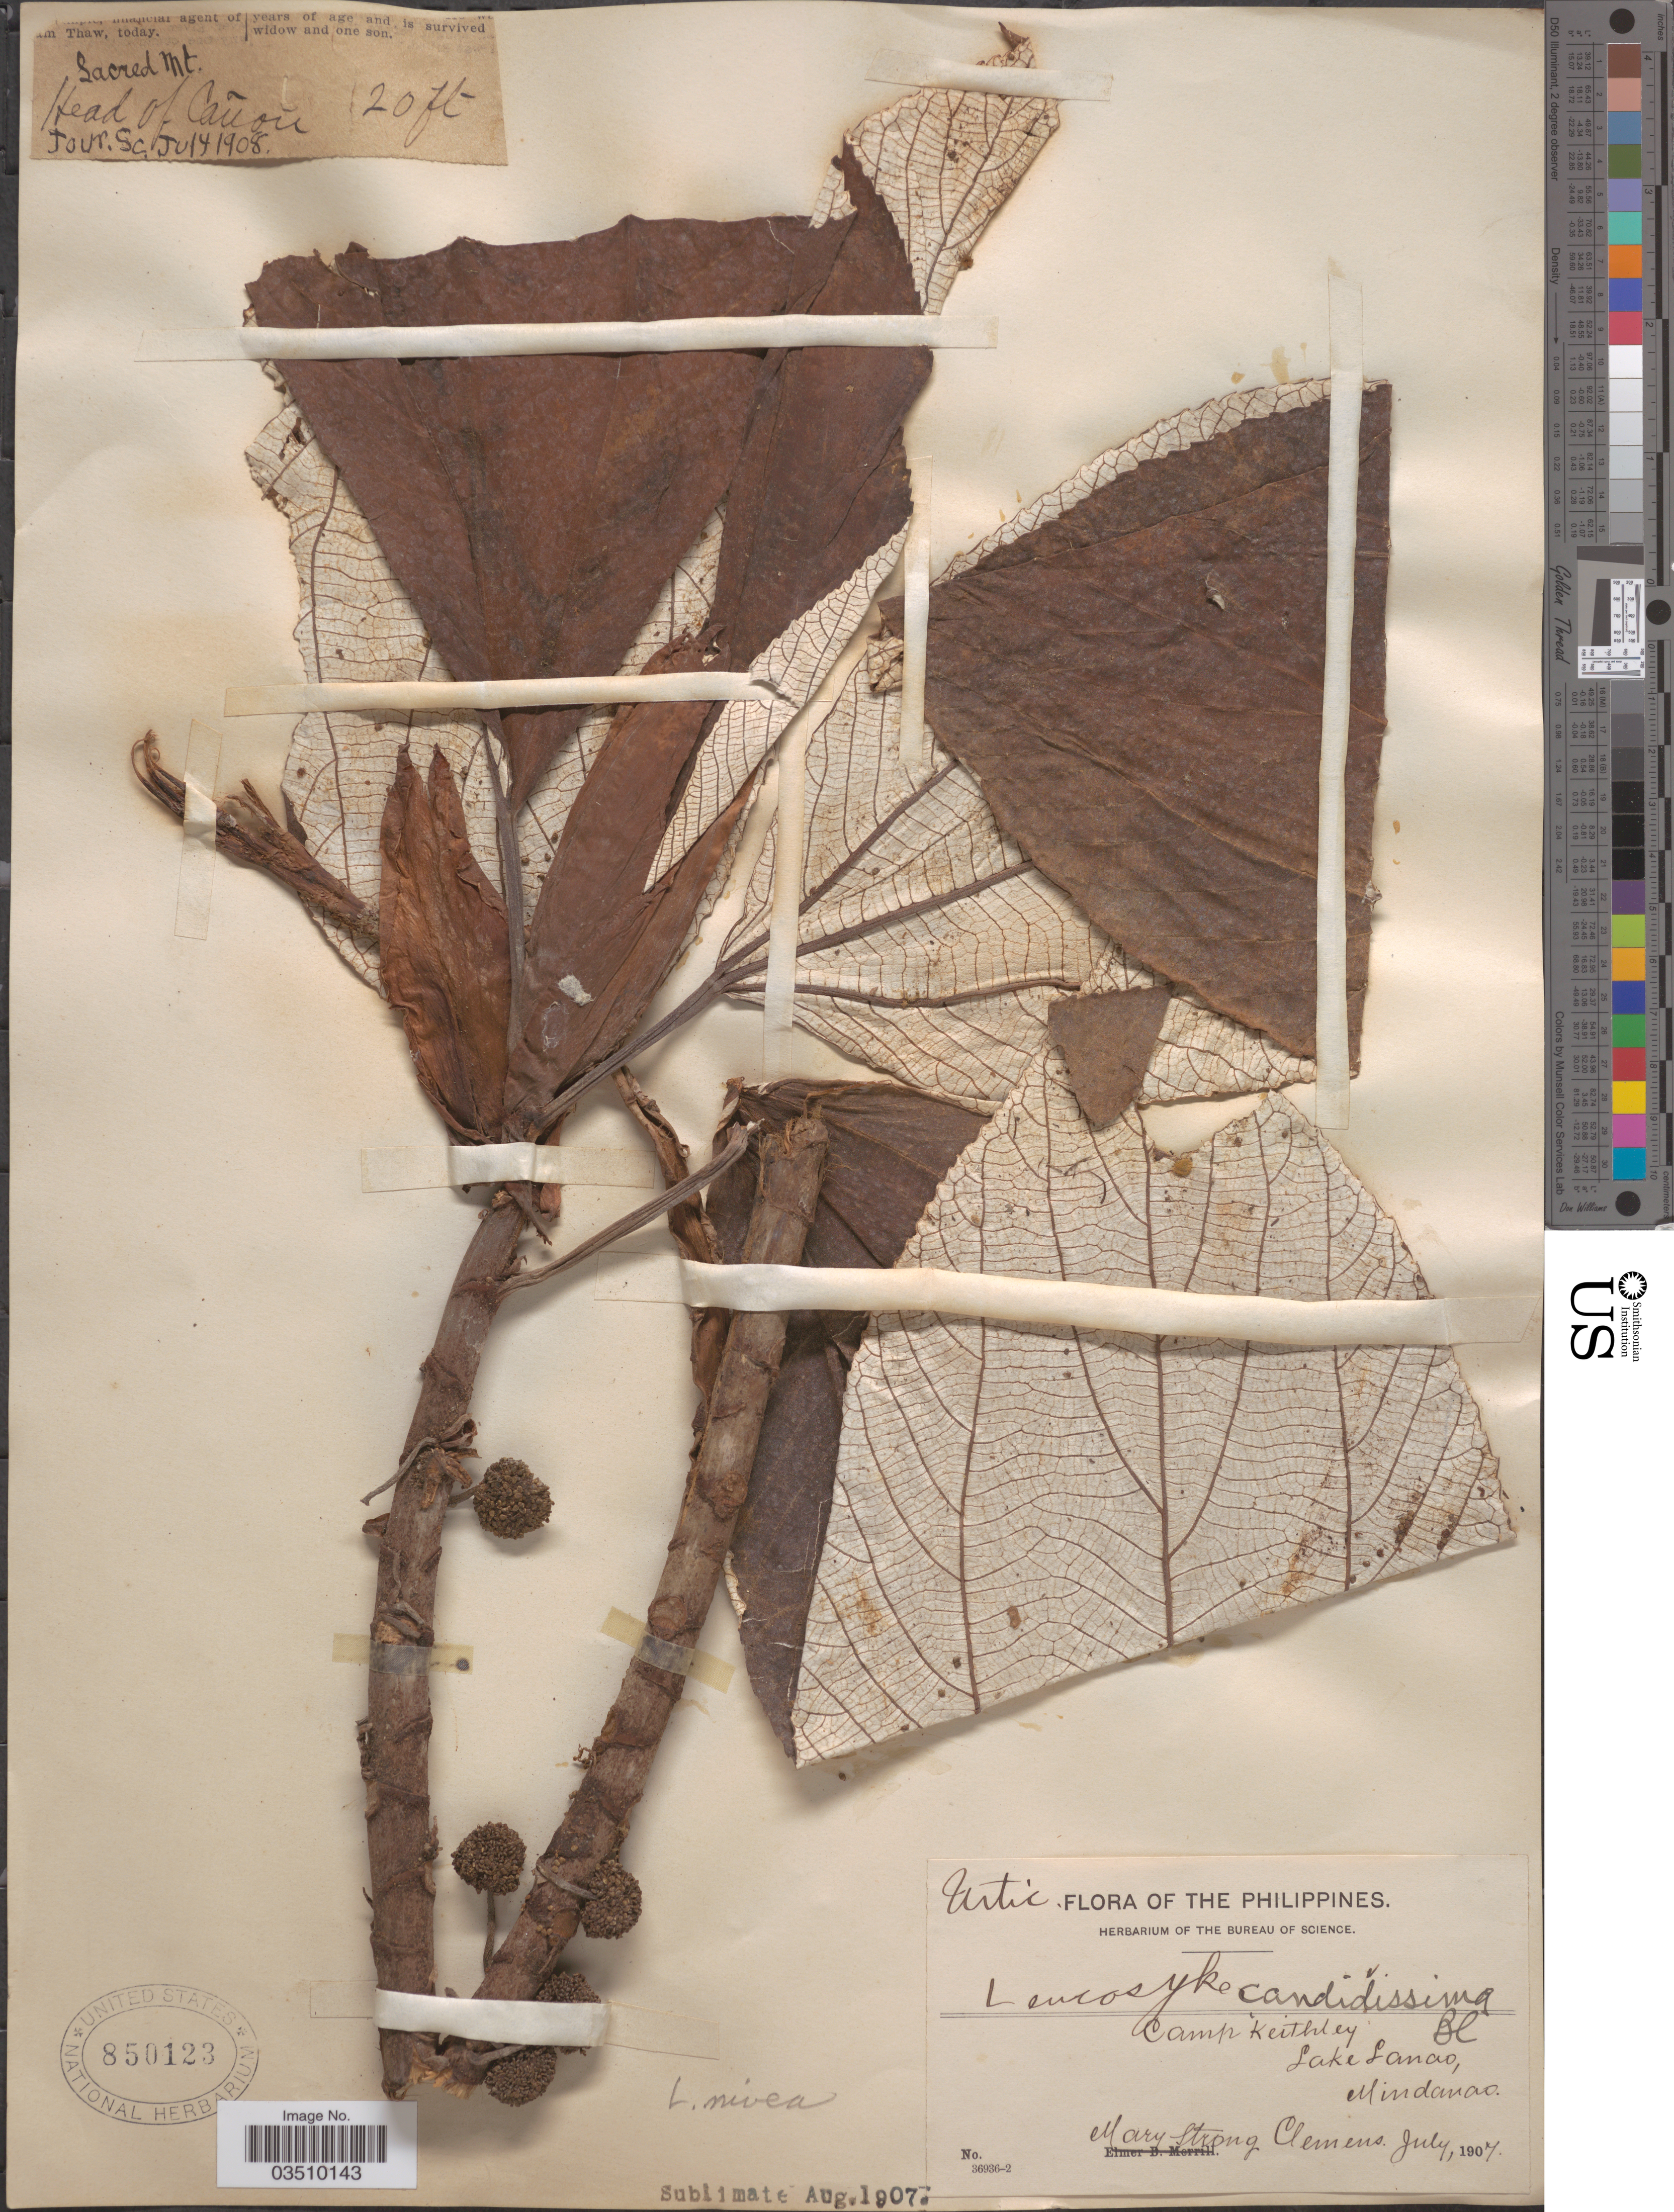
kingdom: Plantae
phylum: Tracheophyta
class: Magnoliopsida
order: Rosales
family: Urticaceae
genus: Leucosyke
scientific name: Leucosyke nivea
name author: C.B. Rob.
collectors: M. S. Clemens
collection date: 1907-07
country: Philippines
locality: Camp Keithley. Lake Lanao, Mindanao.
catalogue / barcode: US 850123